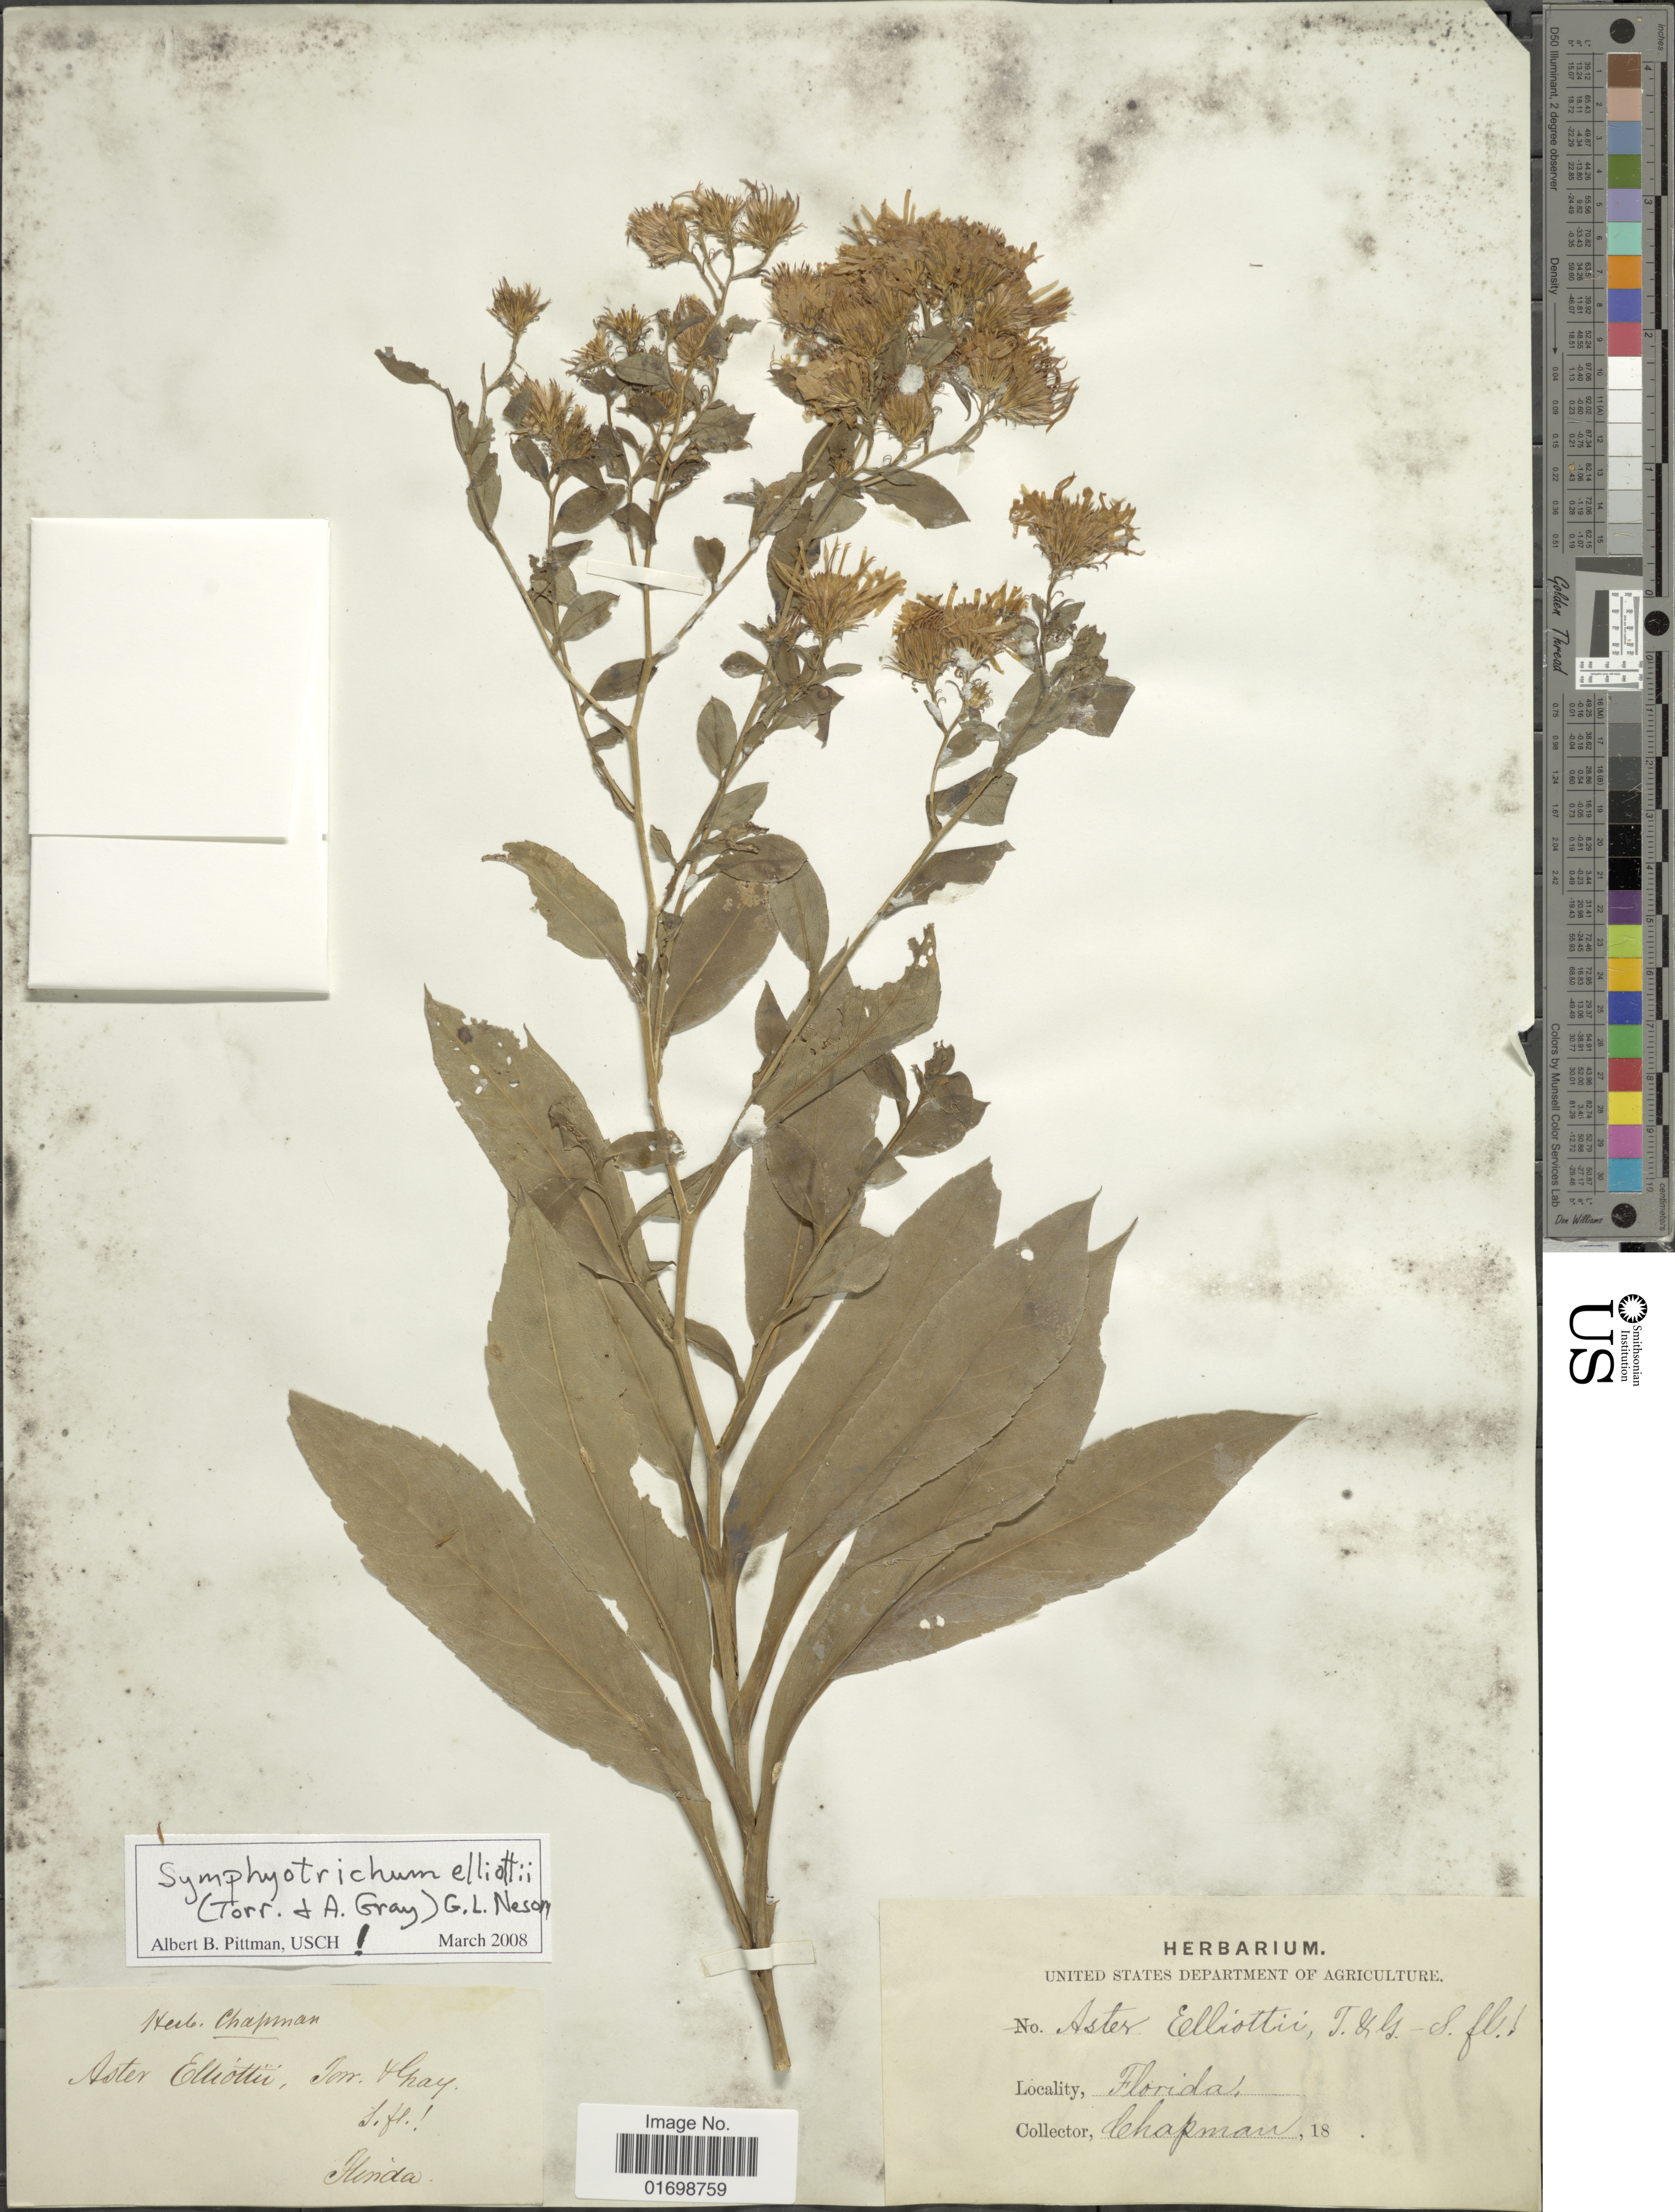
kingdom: Plantae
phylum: Tracheophyta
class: Magnoliopsida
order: Asterales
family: Asteraceae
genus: Symphyotrichum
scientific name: Symphyotrichum elliottii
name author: (Torr. & A. Gray) G.L. Nesom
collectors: A. Chapman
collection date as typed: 18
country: United States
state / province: Florida